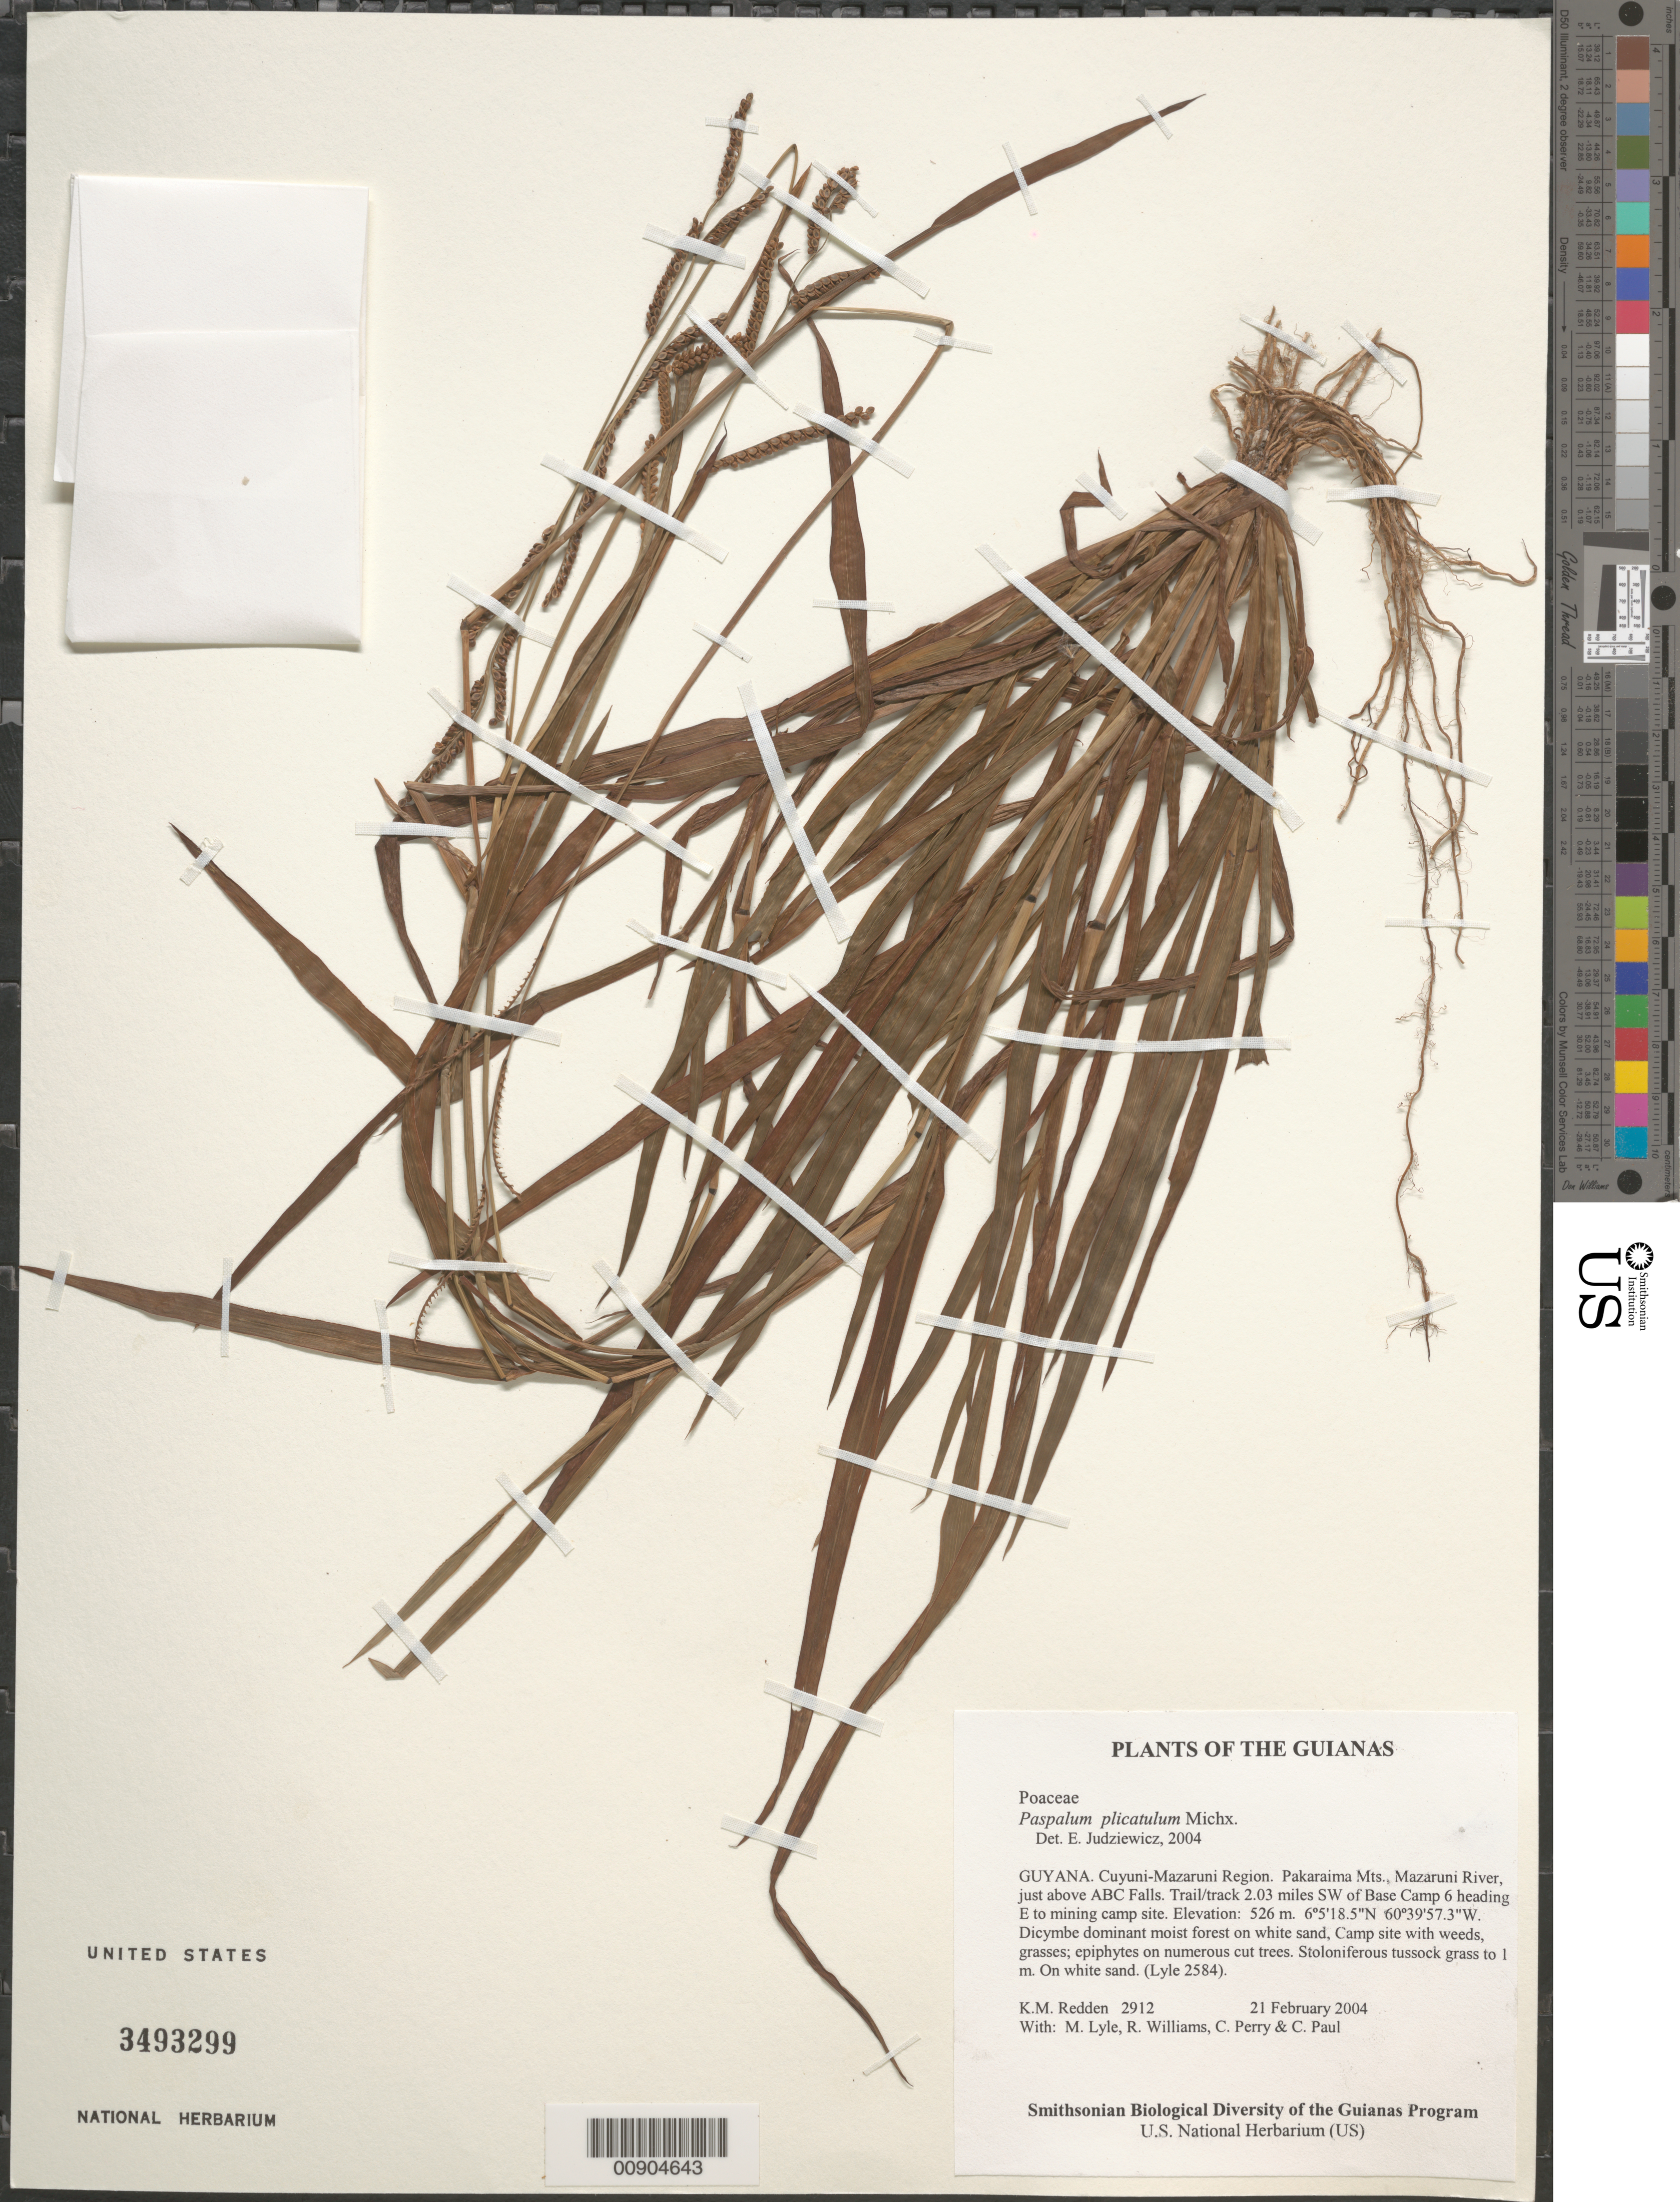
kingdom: Plantae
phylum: Tracheophyta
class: Liliopsida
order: Poales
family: Poaceae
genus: Paspalum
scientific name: Paspalum plicatulum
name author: Michx.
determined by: Judziewicz, E. J.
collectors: K. M. Redden, M. Lyle, R. Williams, C. Perry & C. Paul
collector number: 2912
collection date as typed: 21 February 2004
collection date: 2004-02-21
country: Guyana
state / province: Cuyuni-Mazaruni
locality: Pakaraima Mts., Mazaruni River, just above ABC Falls. Trail/track 2.03 miles SW of Base Camp 6 heading E to mining camp site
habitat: Dicymbe dominant moist forest on white sand. Camp site with weeds, grasses; epiphytes on numerous cut trees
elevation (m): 526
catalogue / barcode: US 3493299